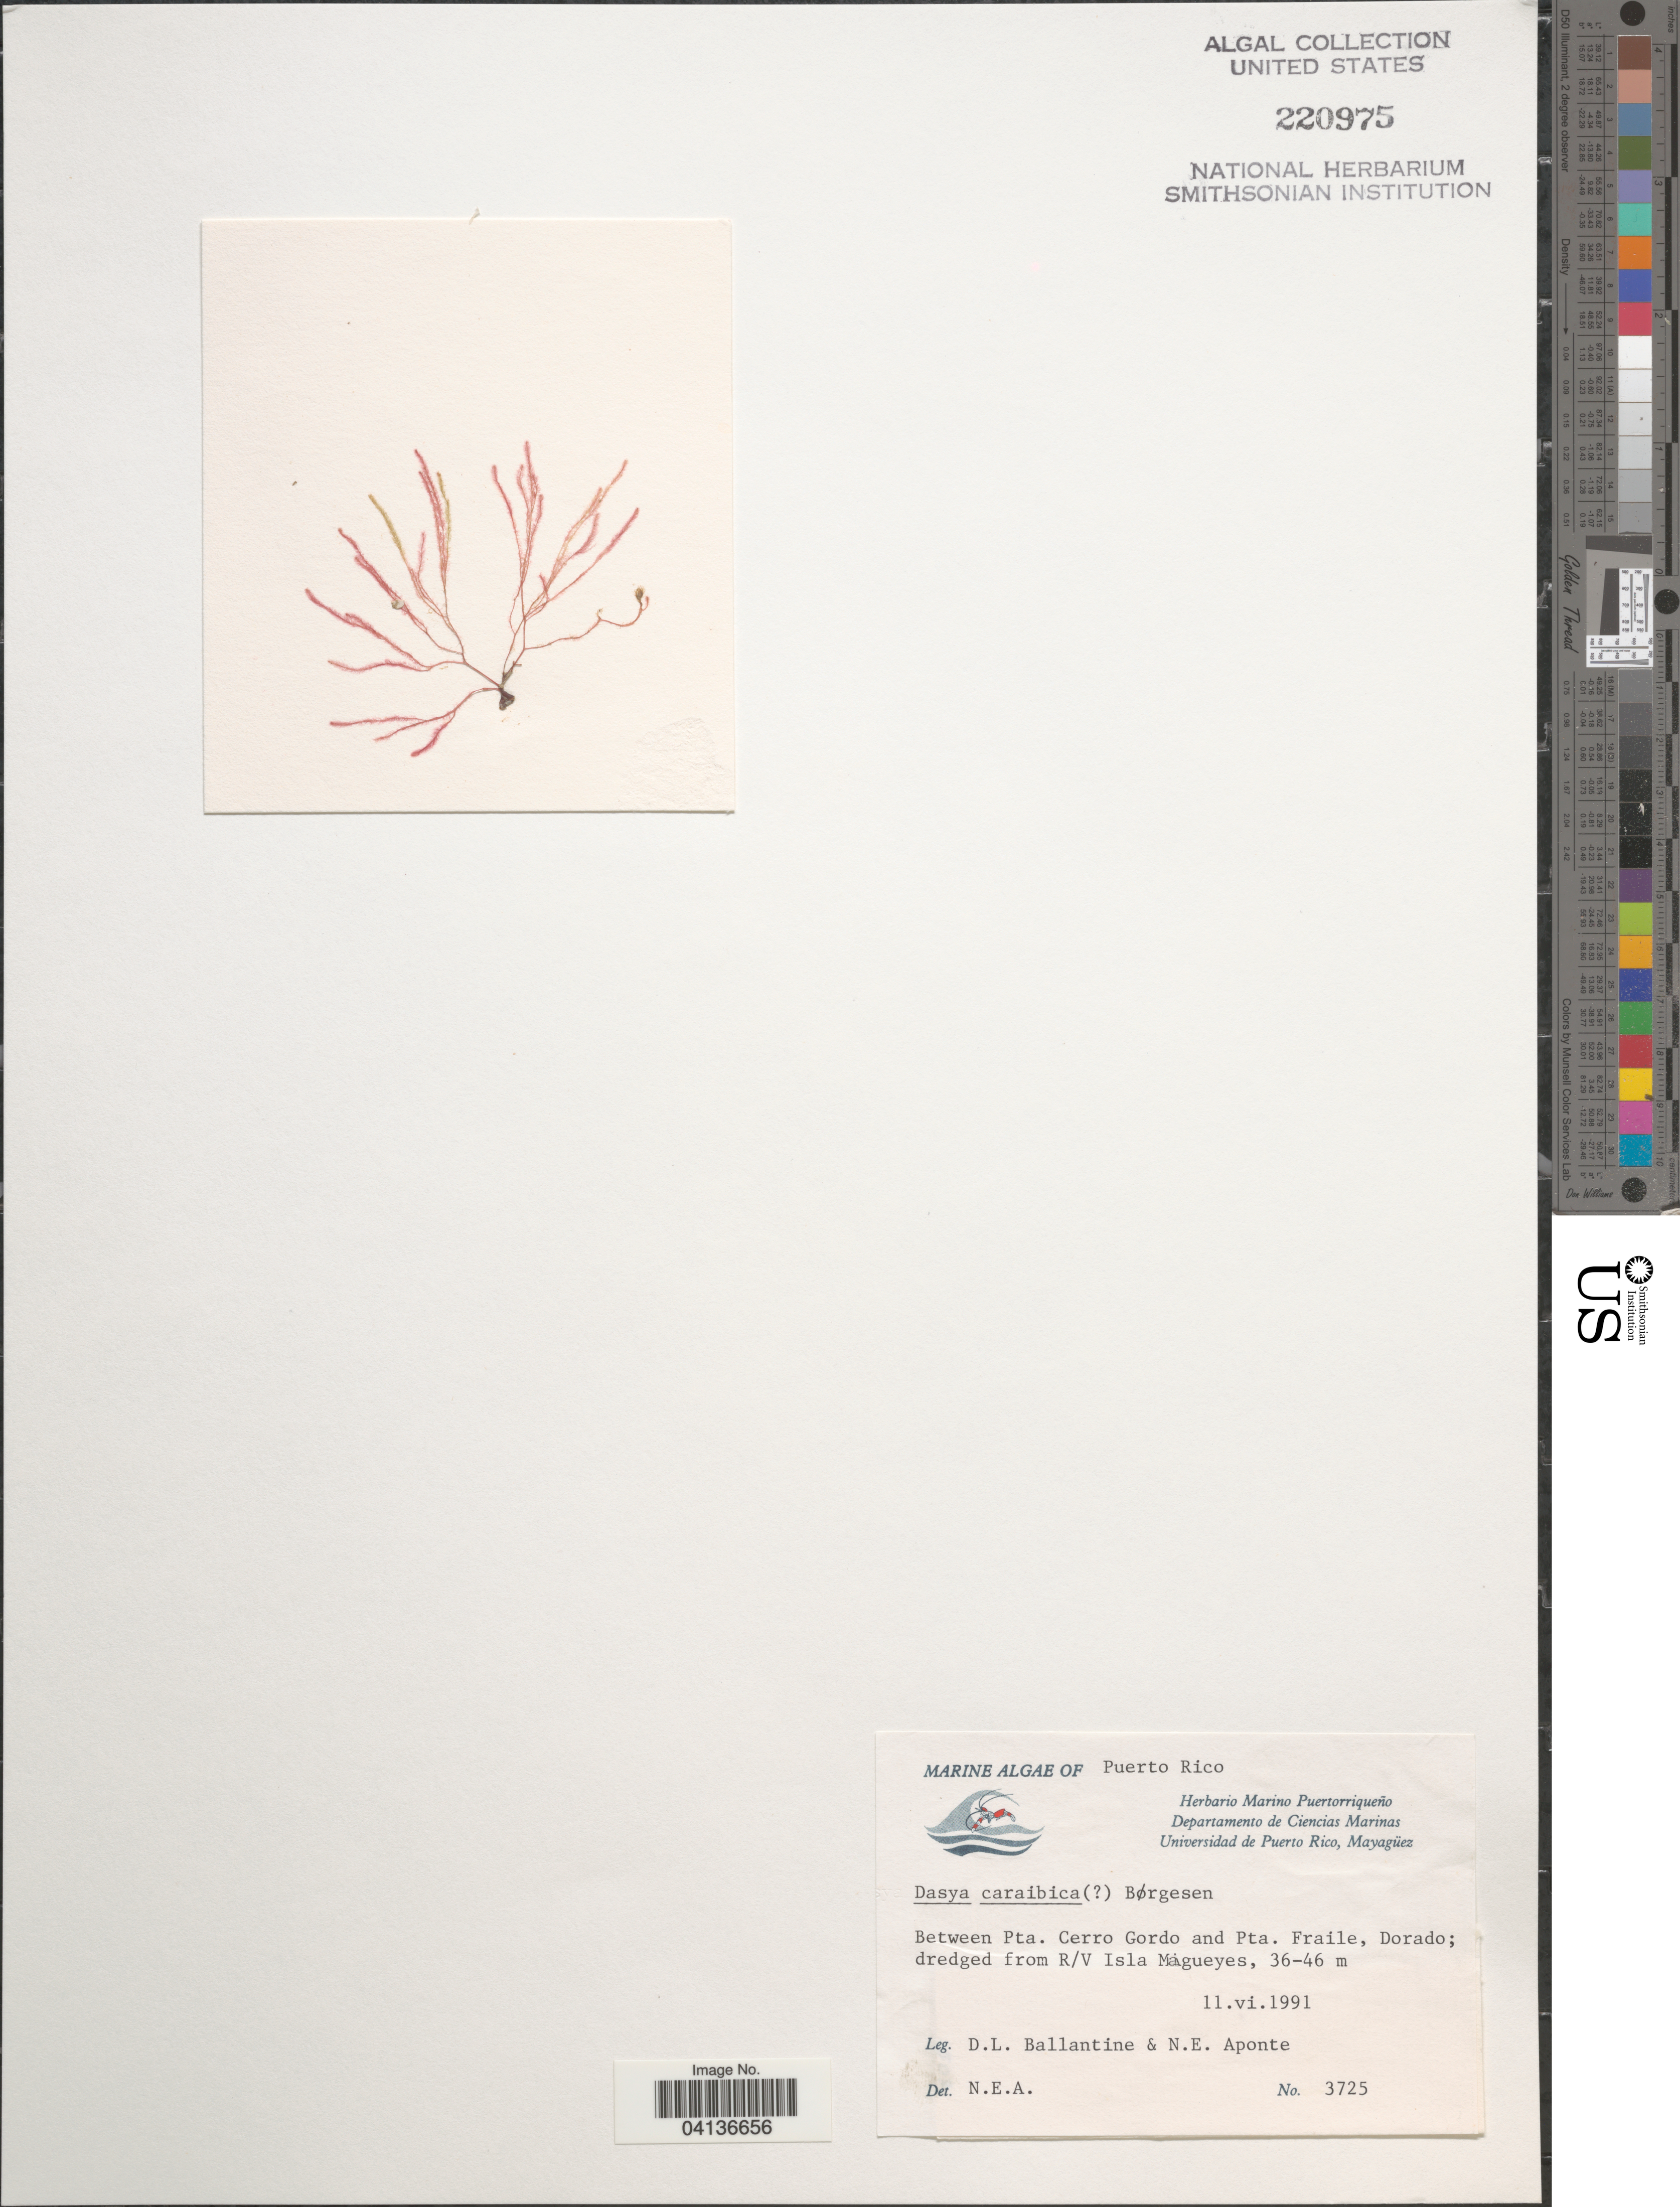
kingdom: Plantae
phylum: Rhodophyta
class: Florideophyceae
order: Ceramiales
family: Dasyaceae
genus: Dasya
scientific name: Dasya caraibica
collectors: D.L. Ballantine & N. E. Aponte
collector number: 3725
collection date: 1991-06-11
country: Puerto Rico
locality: Between Pta. Cerro Gordo and Pta. Fraile, Dorado; dredged from R/V Isla Magueyes.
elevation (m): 36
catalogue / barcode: US 220975